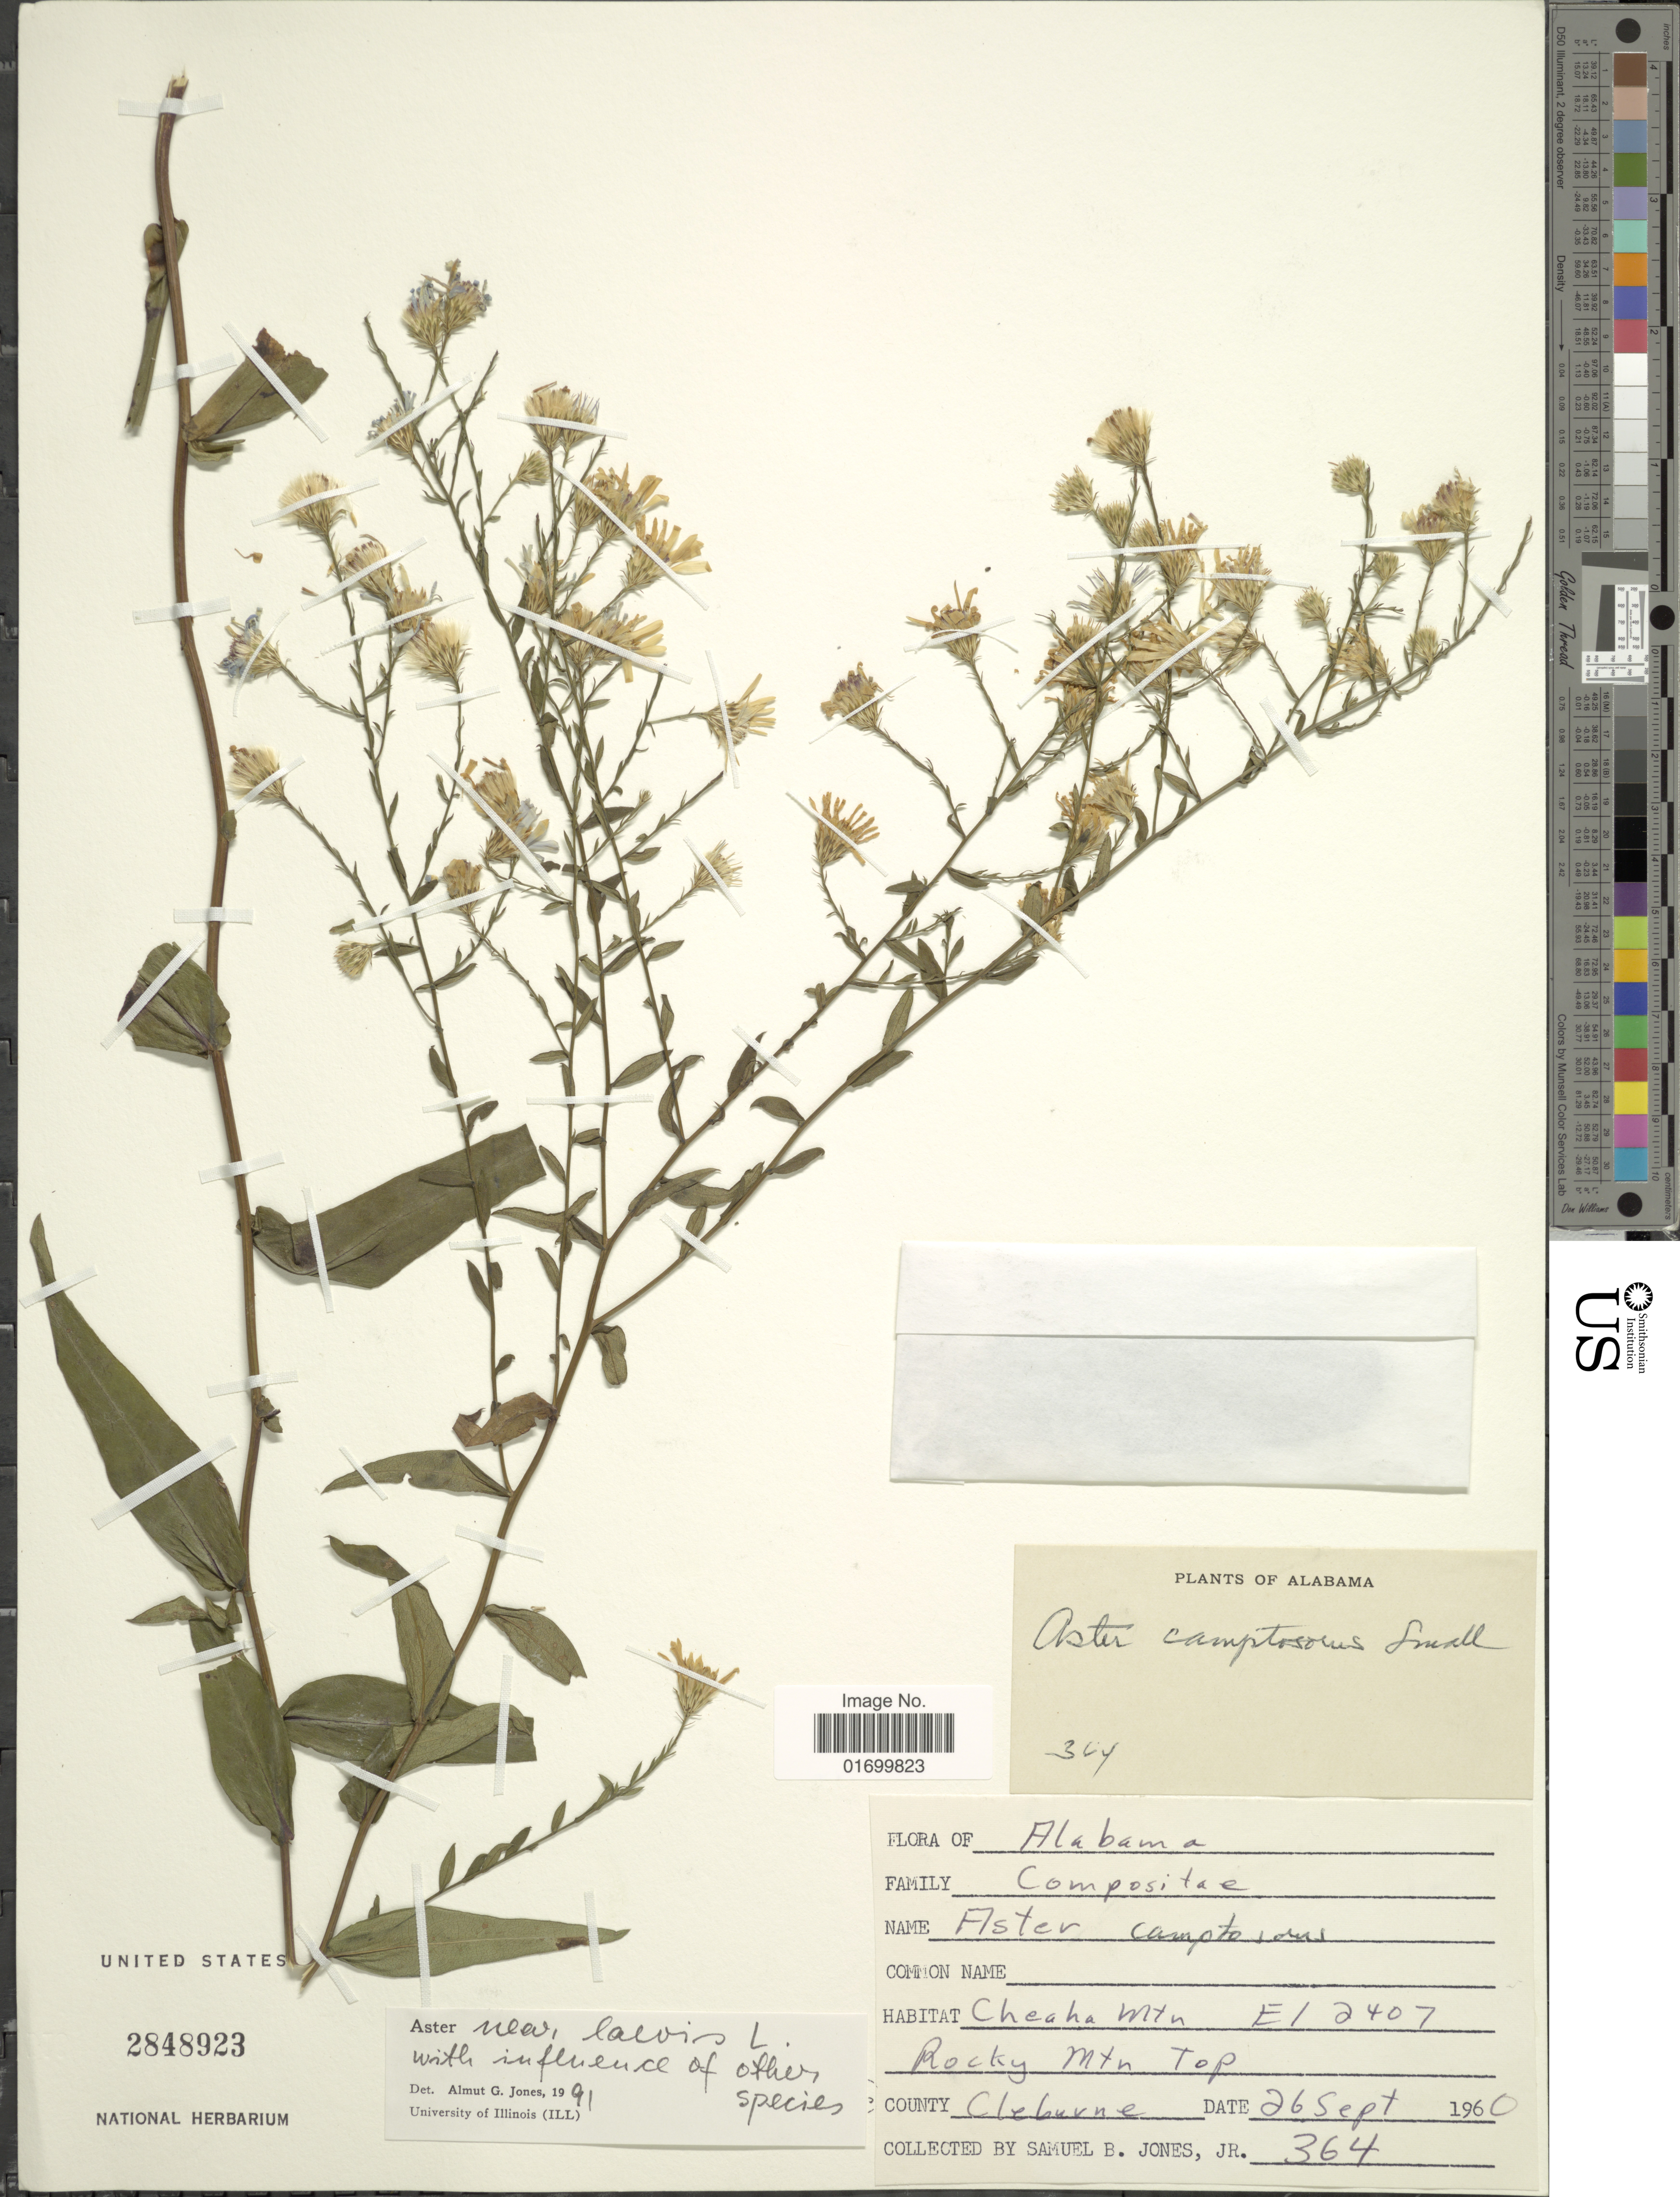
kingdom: Plantae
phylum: Tracheophyta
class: Magnoliopsida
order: Asterales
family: Asteraceae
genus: Symphyotrichum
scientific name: Symphyotrichum laeve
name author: (L.) Á. Löve & D. Löve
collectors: S. B. Jones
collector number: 364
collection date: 1960-09-26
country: United States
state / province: Alabama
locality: Cheahe Mtn. El 2407. Rocky Mtn Top. County Cleburne.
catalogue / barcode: US 2848923